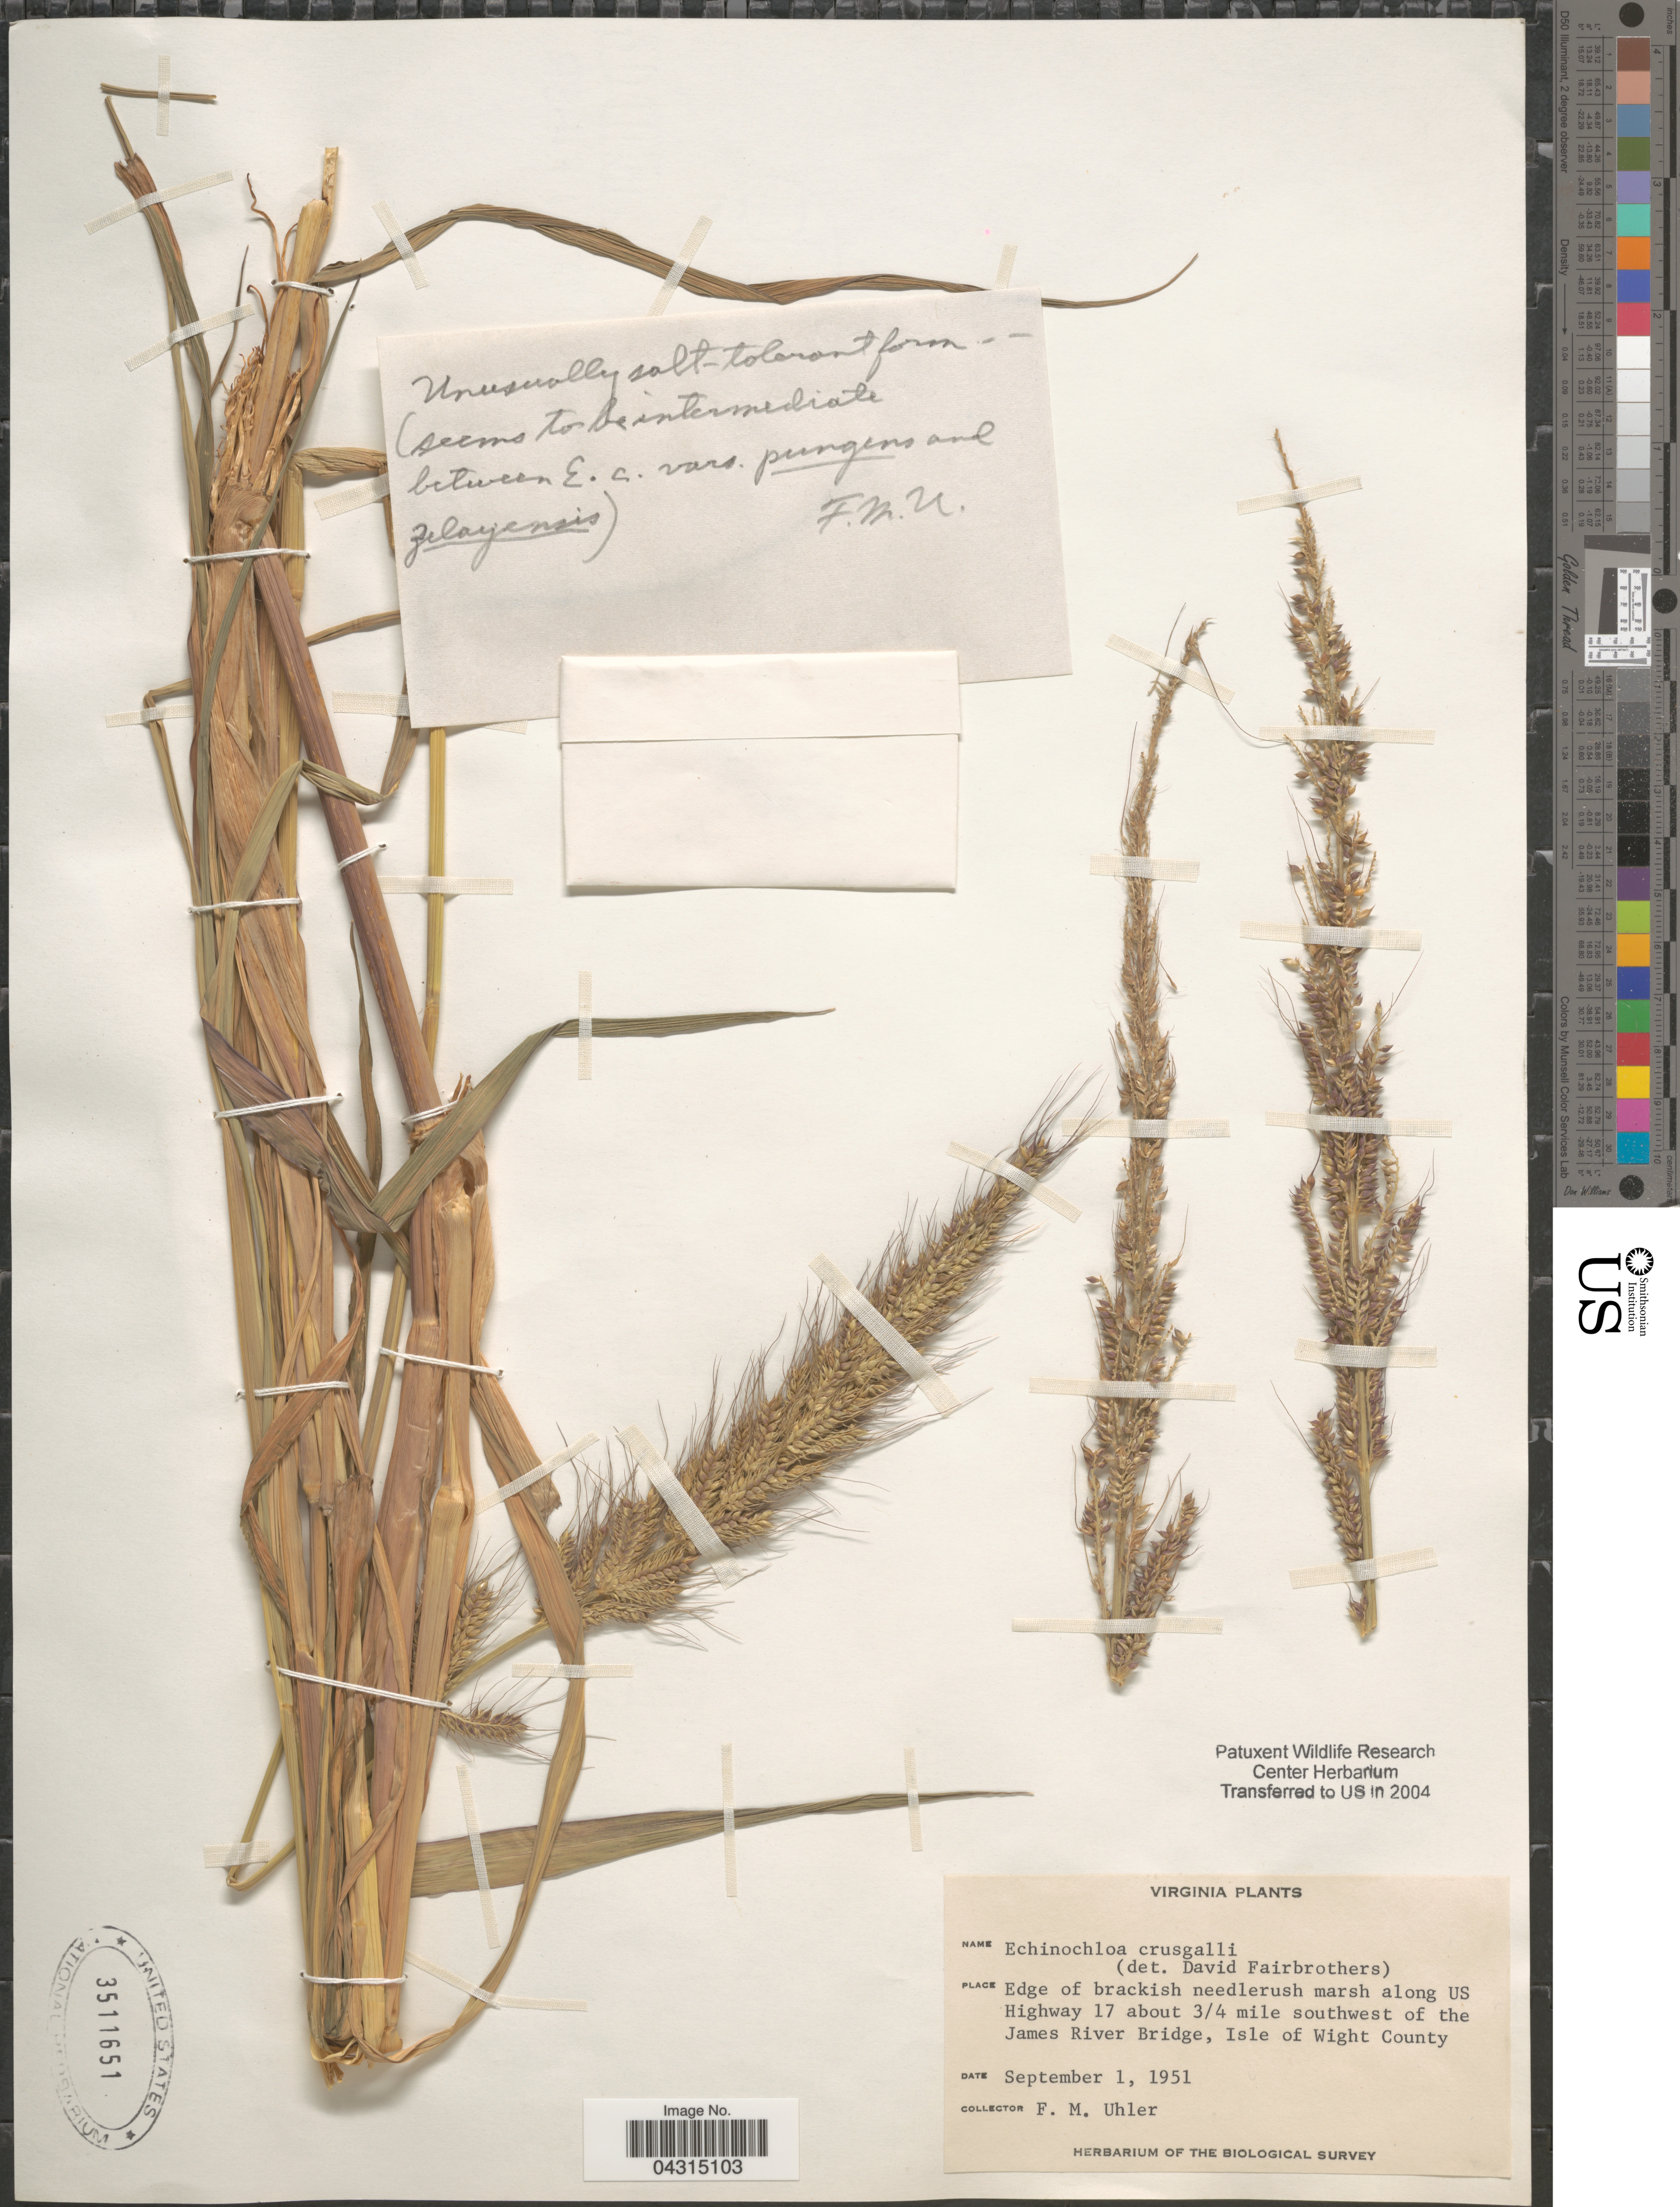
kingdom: Plantae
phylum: Tracheophyta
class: Liliopsida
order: Poales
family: Poaceae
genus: Echinochloa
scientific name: Echinochloa crus-galli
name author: (L.) P. Beauv.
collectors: F. M. Uhler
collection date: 1951-09-01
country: United States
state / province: Virginia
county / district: Isle of Wight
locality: Edge of brackish needlerush marsh along US Highway 17 about ¾ mile southwest of the James River Bridge, Isle of Wight County. The Biological Survey.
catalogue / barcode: US 3511651